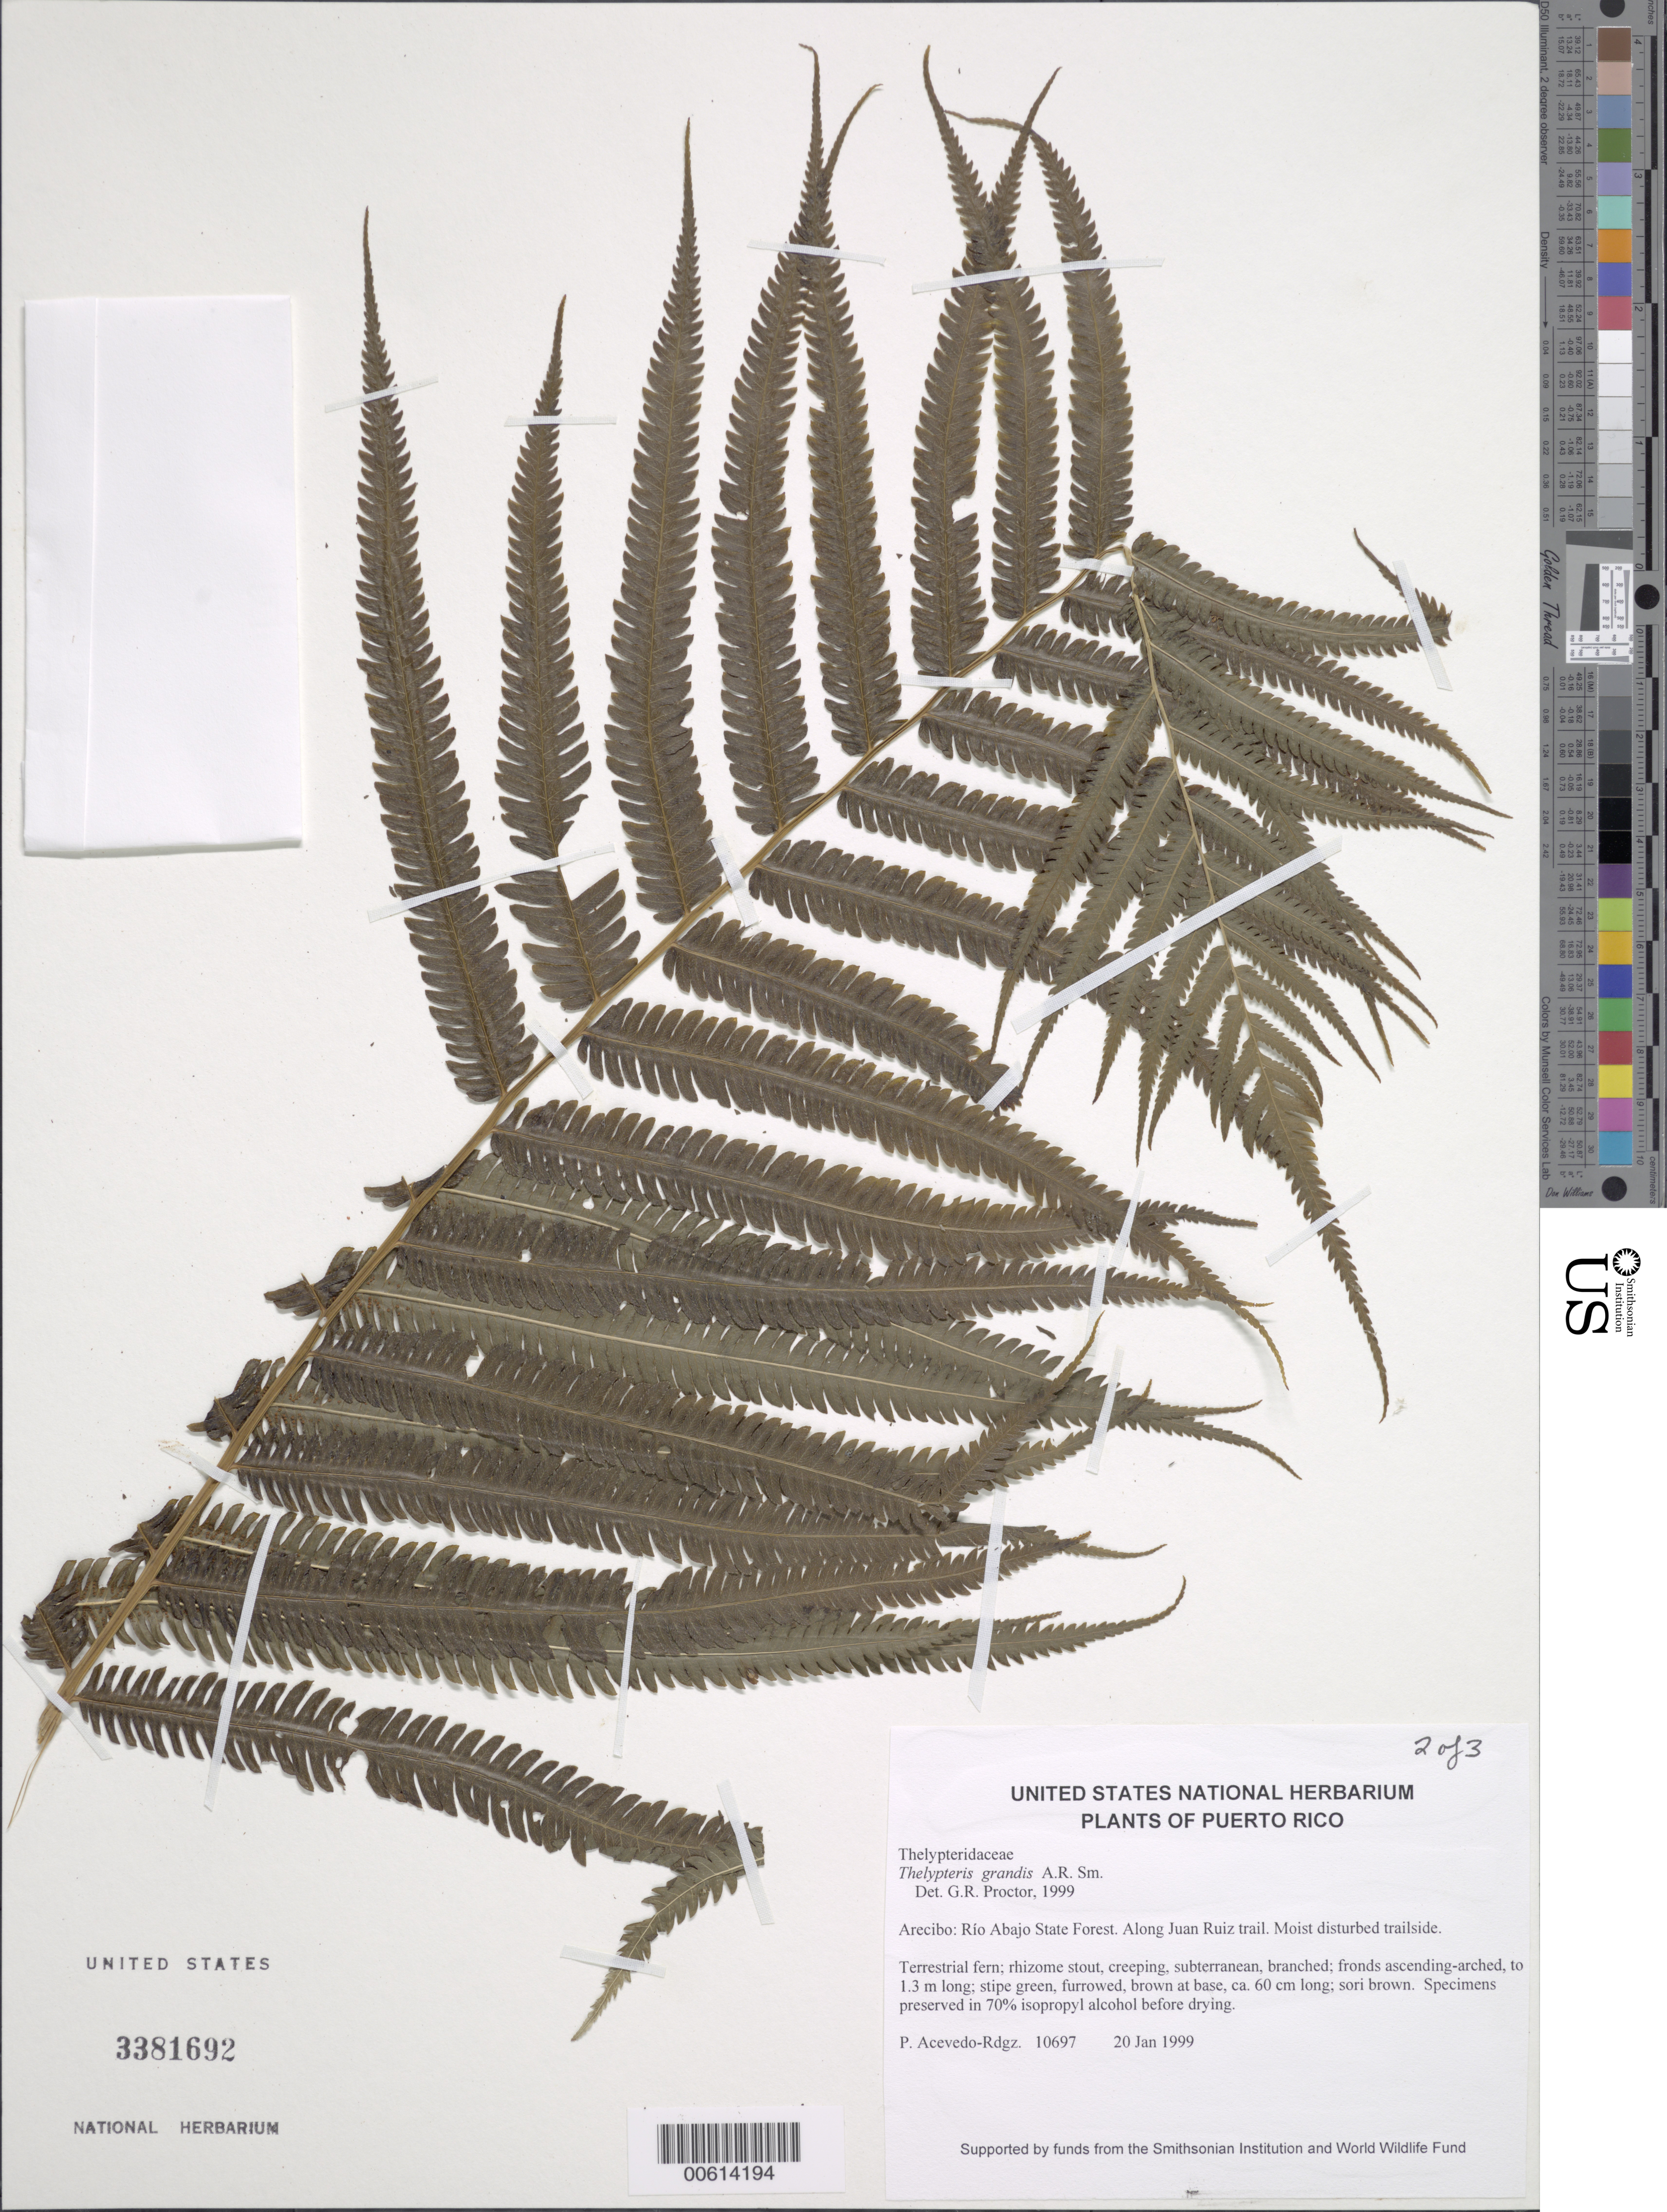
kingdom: Plantae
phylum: Tracheophyta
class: Polypodiopsida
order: Polypodiales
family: Thelypteridaceae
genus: Cyclosorus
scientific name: Cyclosorus grandis (A.R. Sm.) comb. nov., ined 2015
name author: (A.R. Sm.)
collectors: P. Acevedo-Rodr.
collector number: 10697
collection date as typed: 20 Jan 1999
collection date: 1999-01-20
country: Puerto Rico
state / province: Arecibo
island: Puerto Rico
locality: Arecibo; Río Abajo State Forest. Along Juan Ruiz trail.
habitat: Moist disturbed trailside.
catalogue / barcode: US 3381692